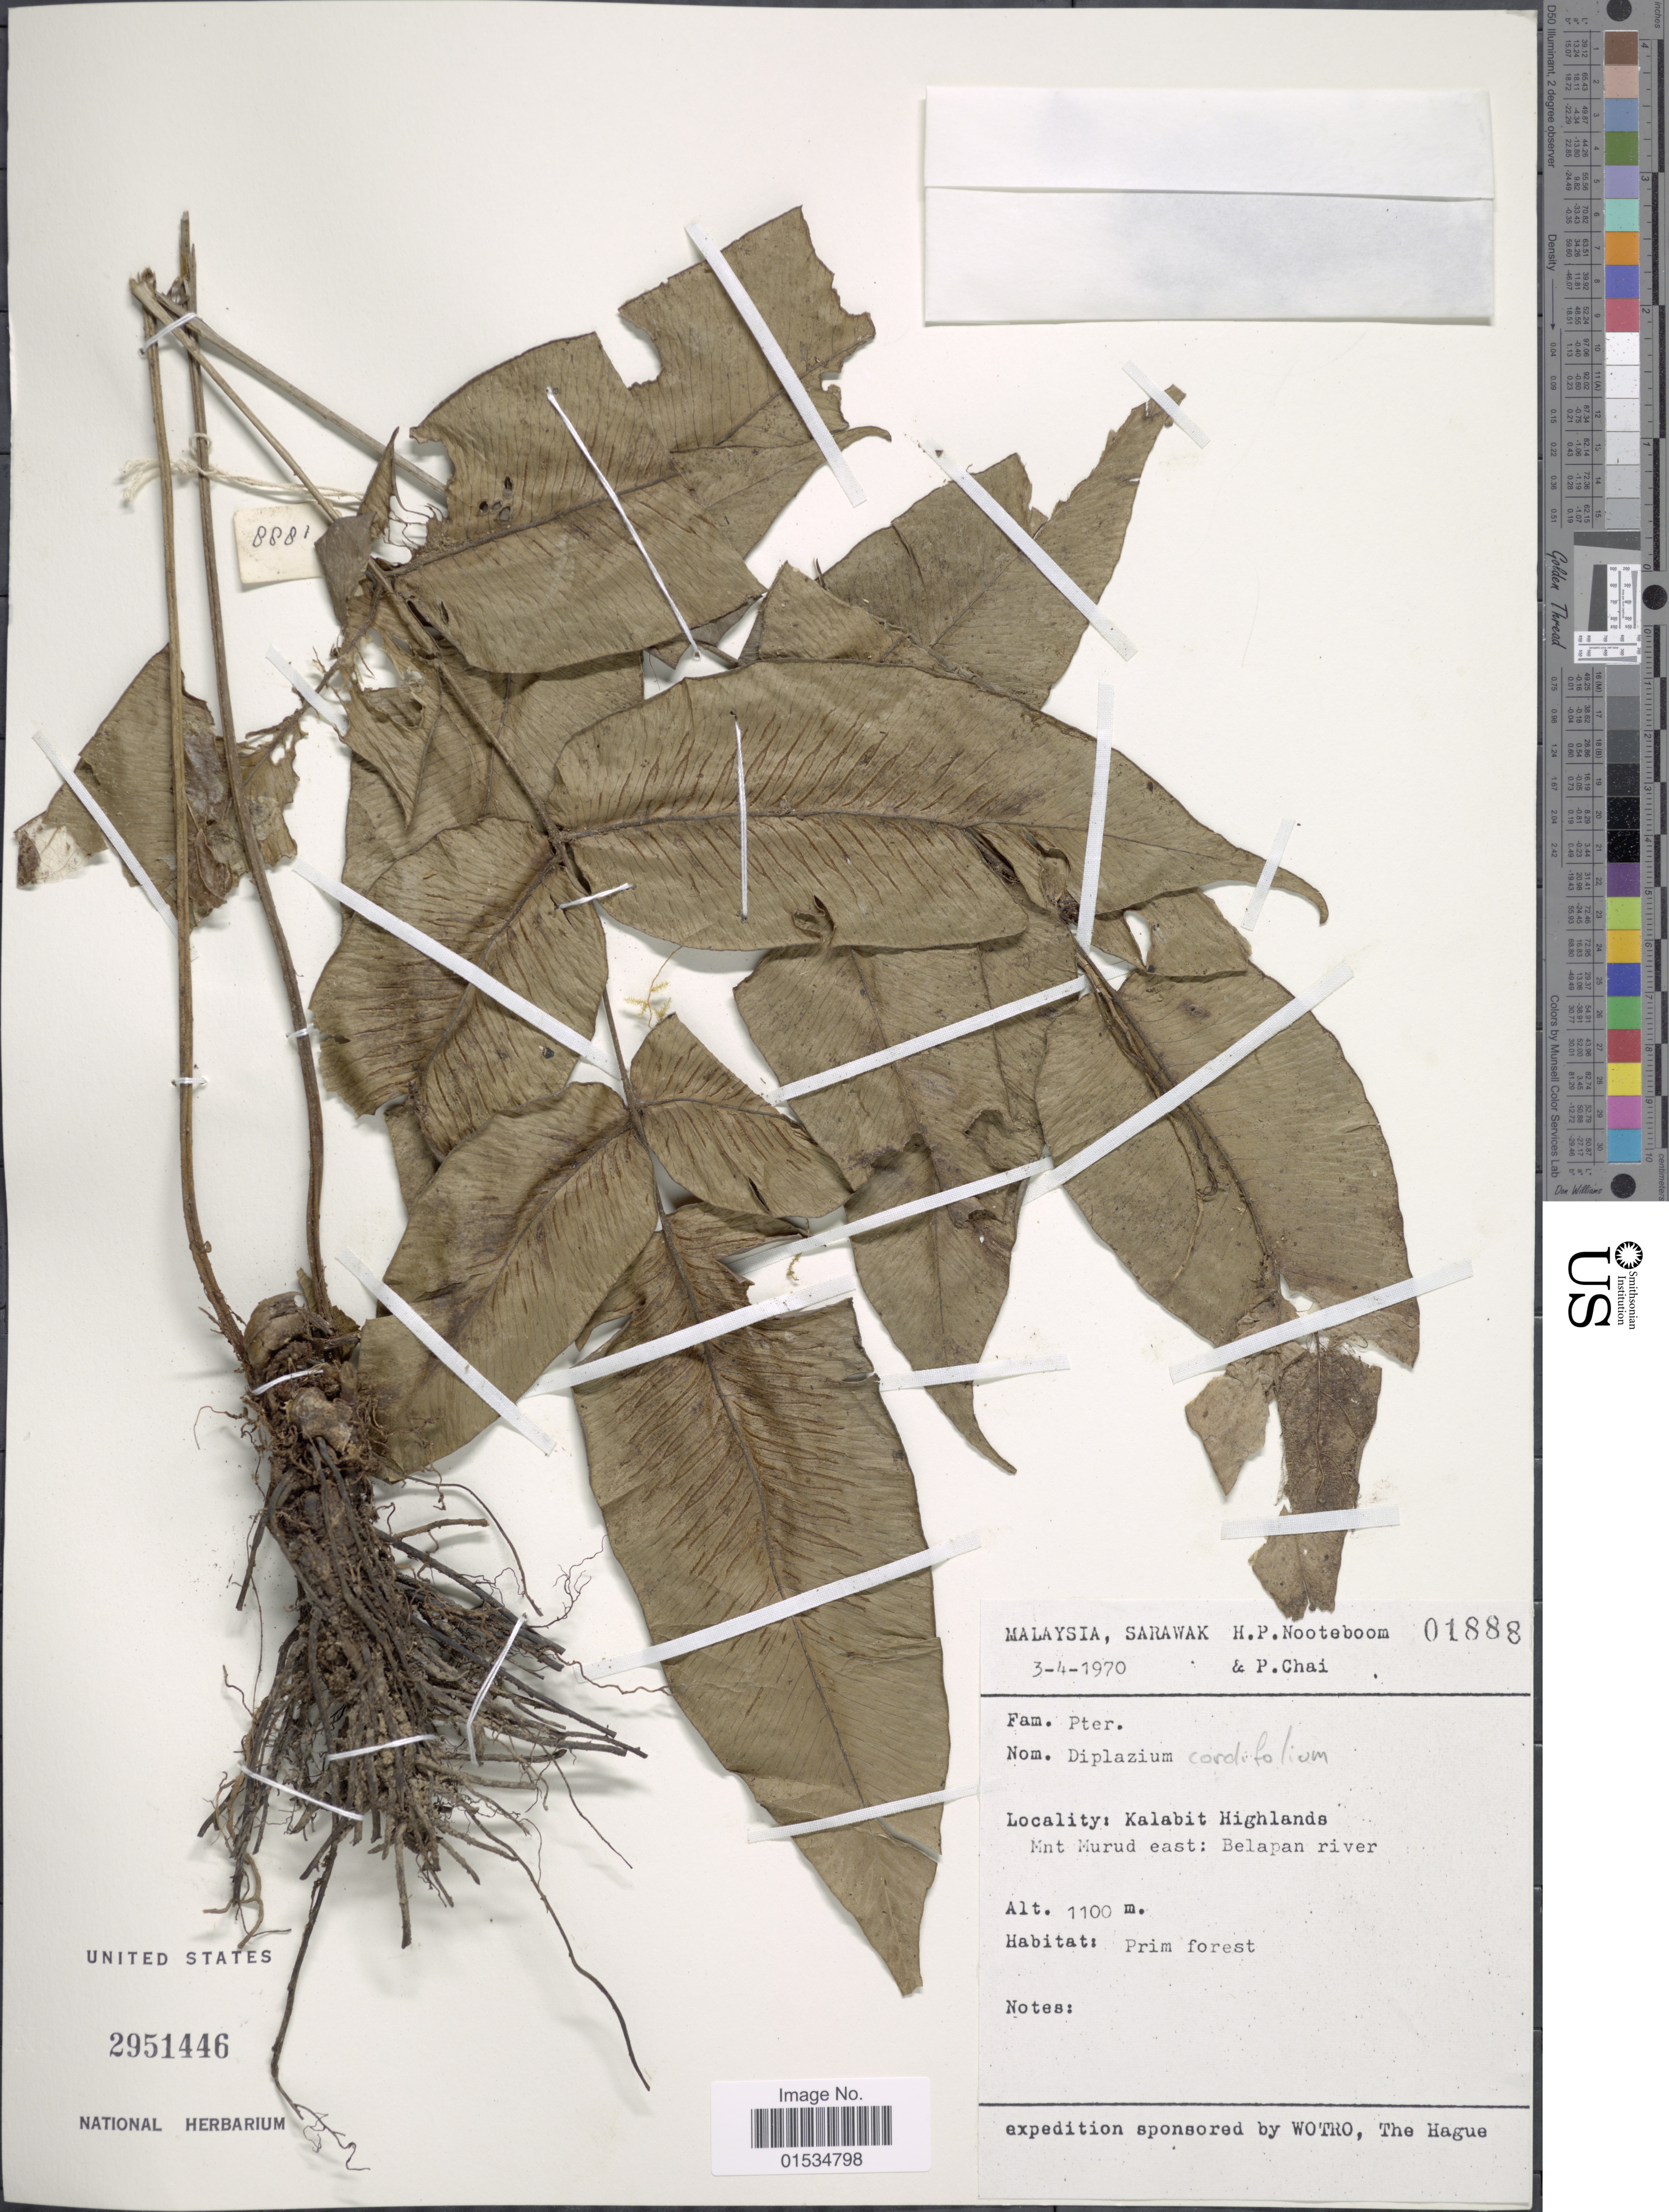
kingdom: Plantae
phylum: Tracheophyta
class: Polypodiopsida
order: Polypodiales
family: Athyriaceae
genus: Diplazium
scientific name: Diplazium cordifolium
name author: Blume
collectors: H. P. Nooteboom & P. Chai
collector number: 01888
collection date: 1970-04-03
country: Malaysia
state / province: Sarawak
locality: Kalabit Highlands, Mnt Murud east; Belapan river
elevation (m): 1100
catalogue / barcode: US 2951446